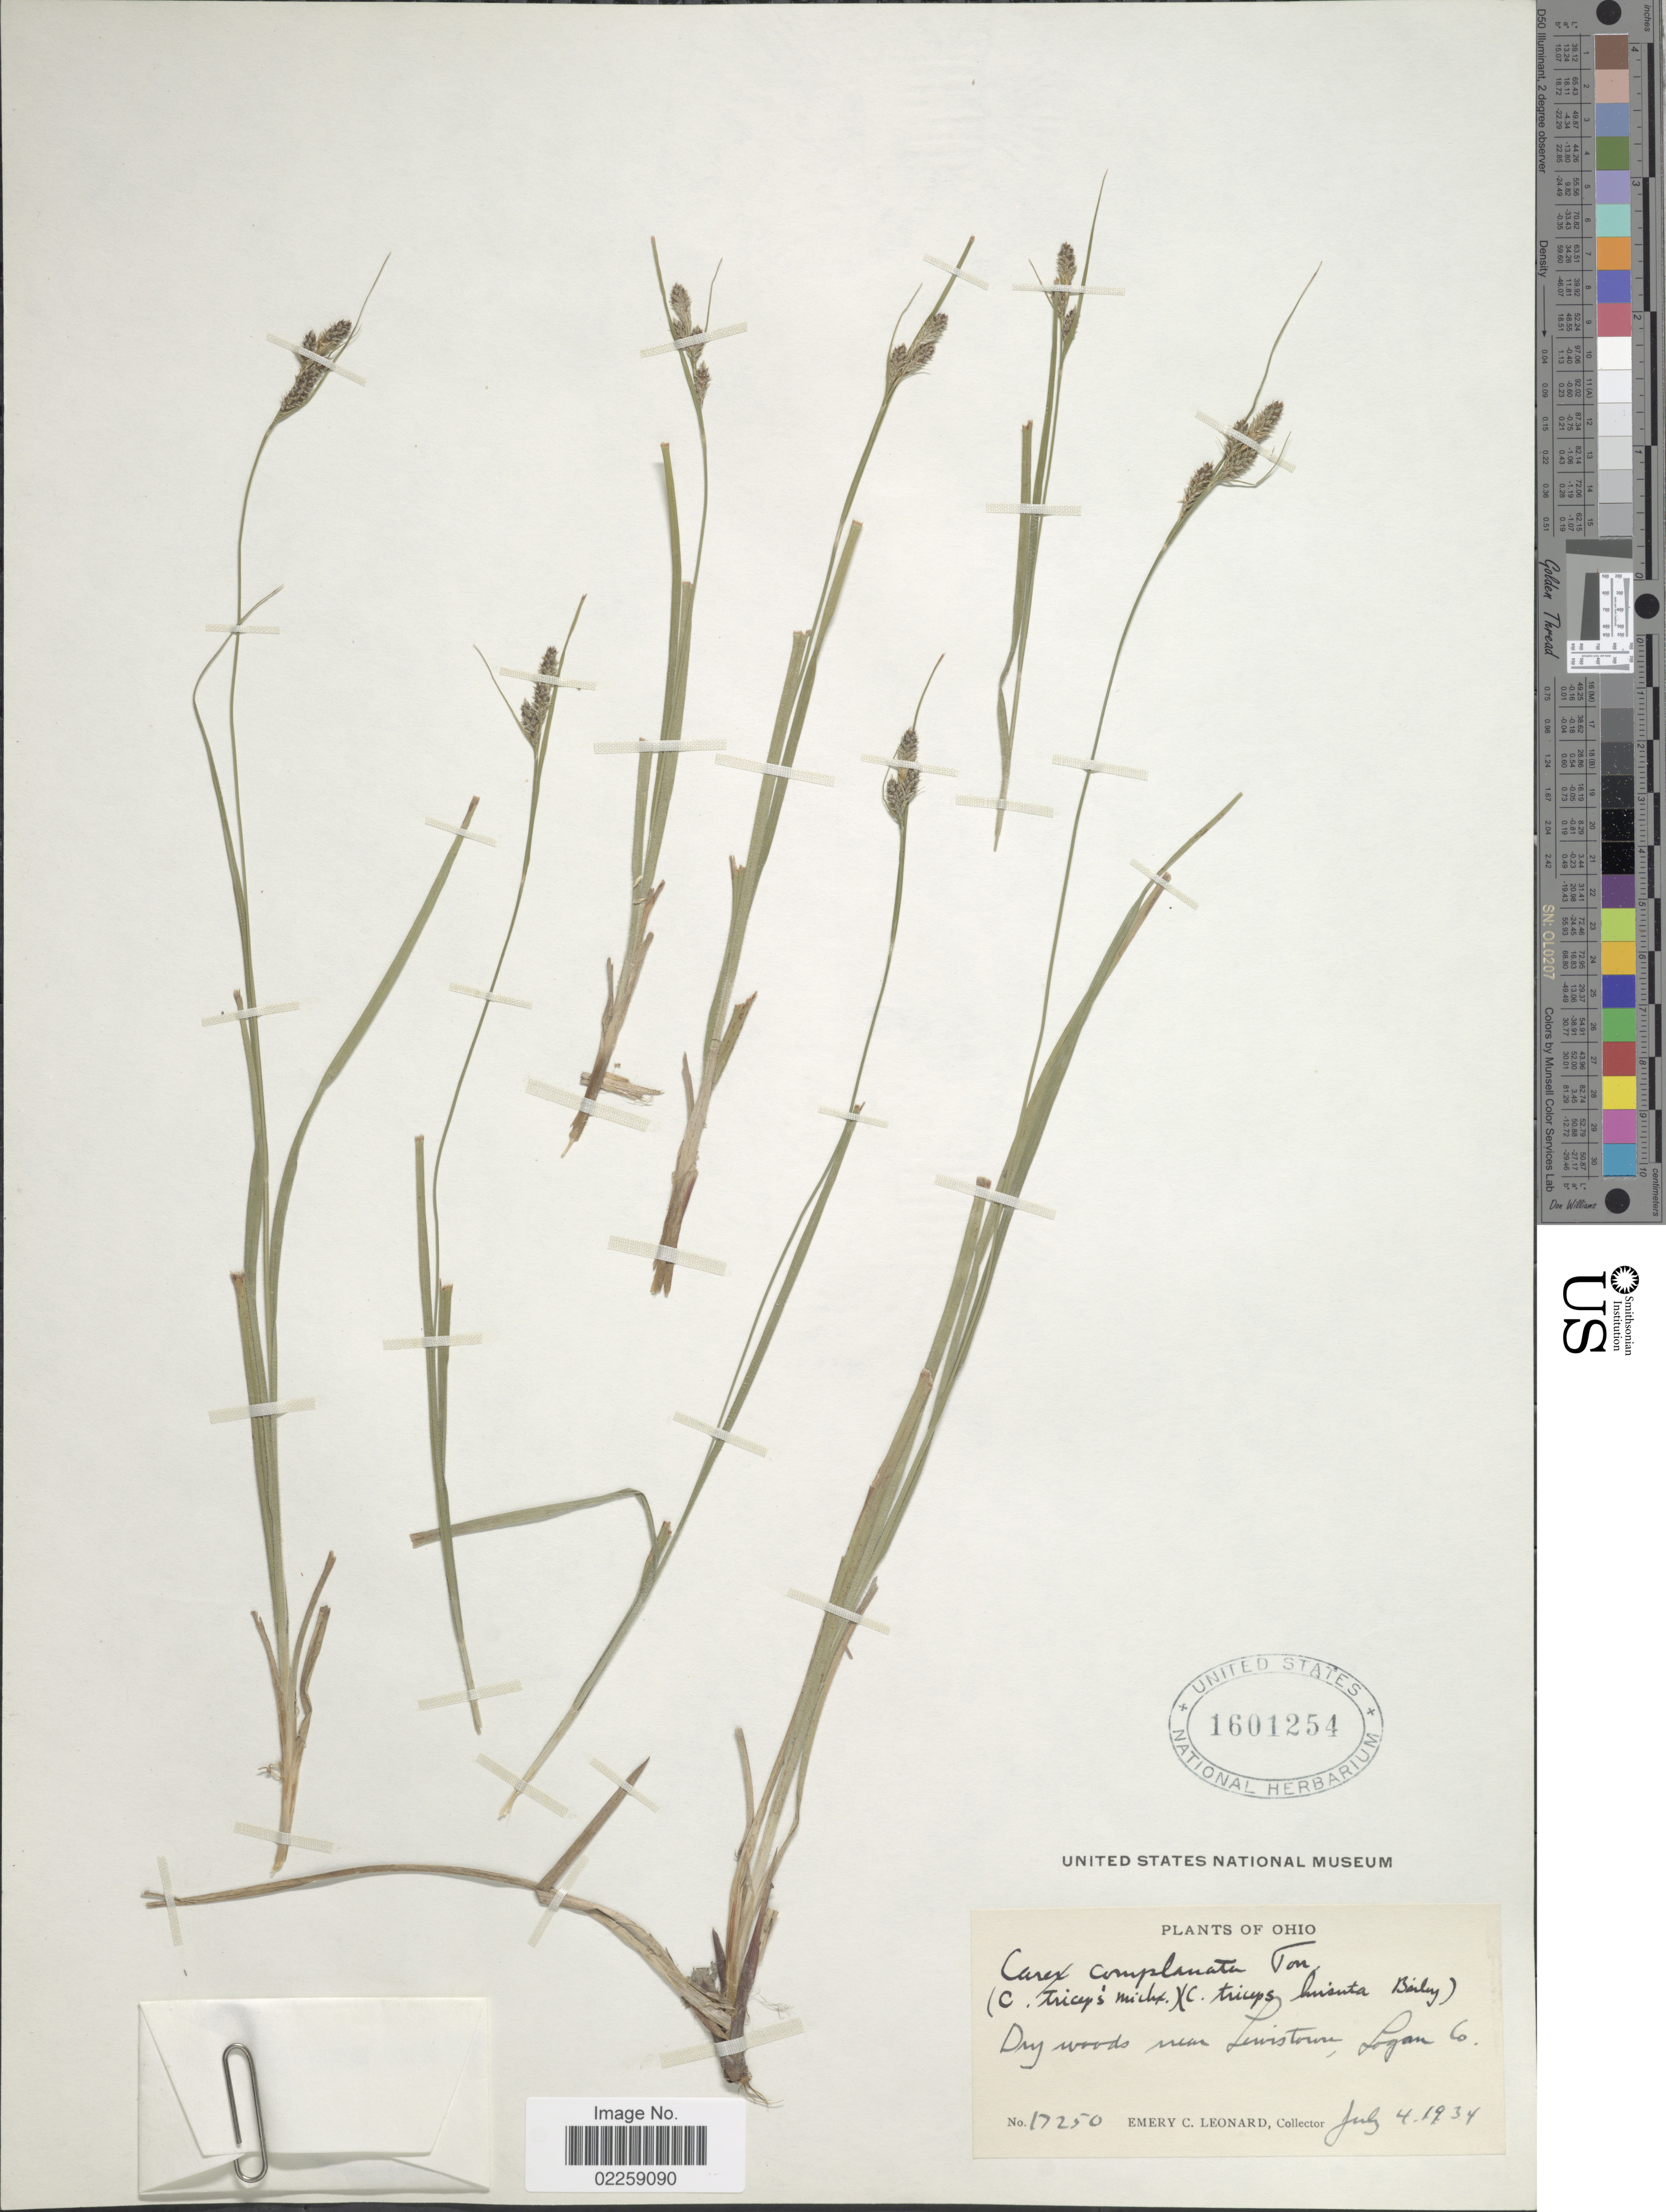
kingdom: Plantae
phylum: Tracheophyta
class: Liliopsida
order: Poales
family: Cyperaceae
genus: Carex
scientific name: Carex complanata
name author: Torr. & Hook.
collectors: E. C. Leonard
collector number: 17250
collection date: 1934-07-04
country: United States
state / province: Ohio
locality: Dry woods near Lewistown, Logan Co.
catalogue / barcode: US 1601254